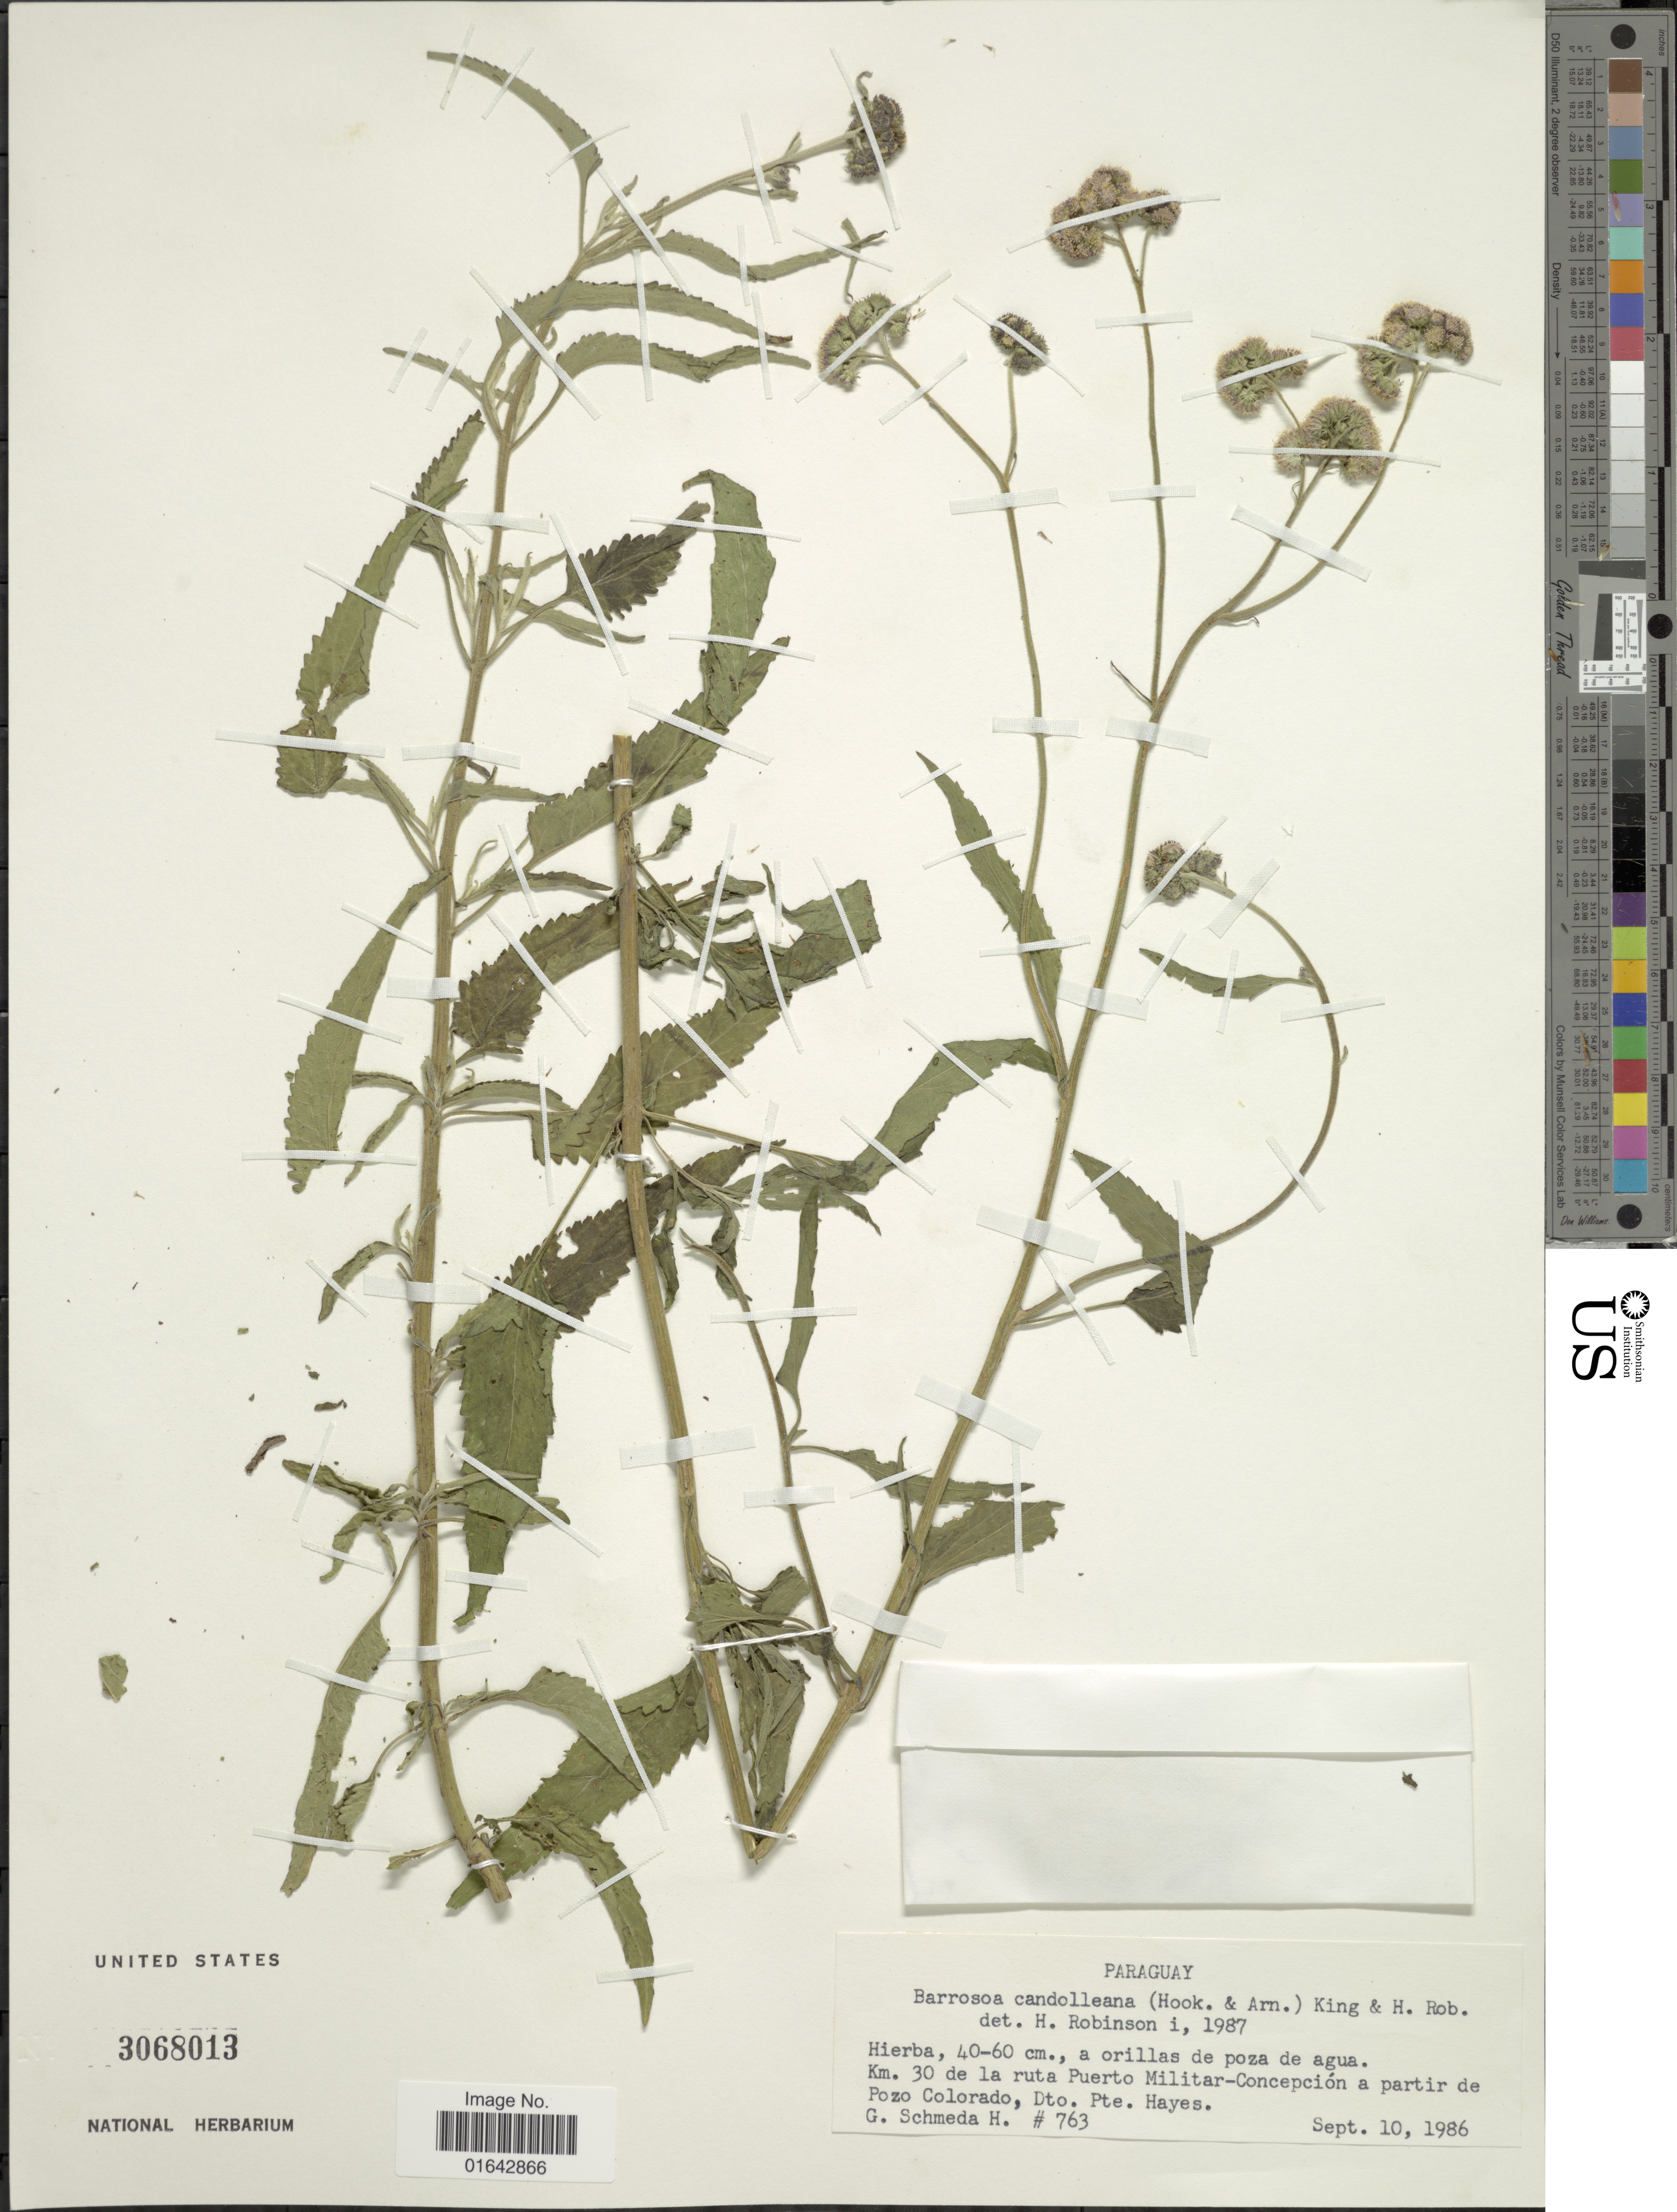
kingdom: Plantae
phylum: Tracheophyta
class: Magnoliopsida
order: Asterales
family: Asteraceae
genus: Barrosoa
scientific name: Barrosoa candolleana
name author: (Hook. & Arn.) R.M. King & H. Rob.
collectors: G. Schmeda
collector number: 763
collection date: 1986-09-10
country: Paraguay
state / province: Presidente Hayes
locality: Km. 30 de la ruta Puerto Militar-Concepción a partir de Pozo Colorado, Dto. Pte. Hayes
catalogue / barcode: US 3068013